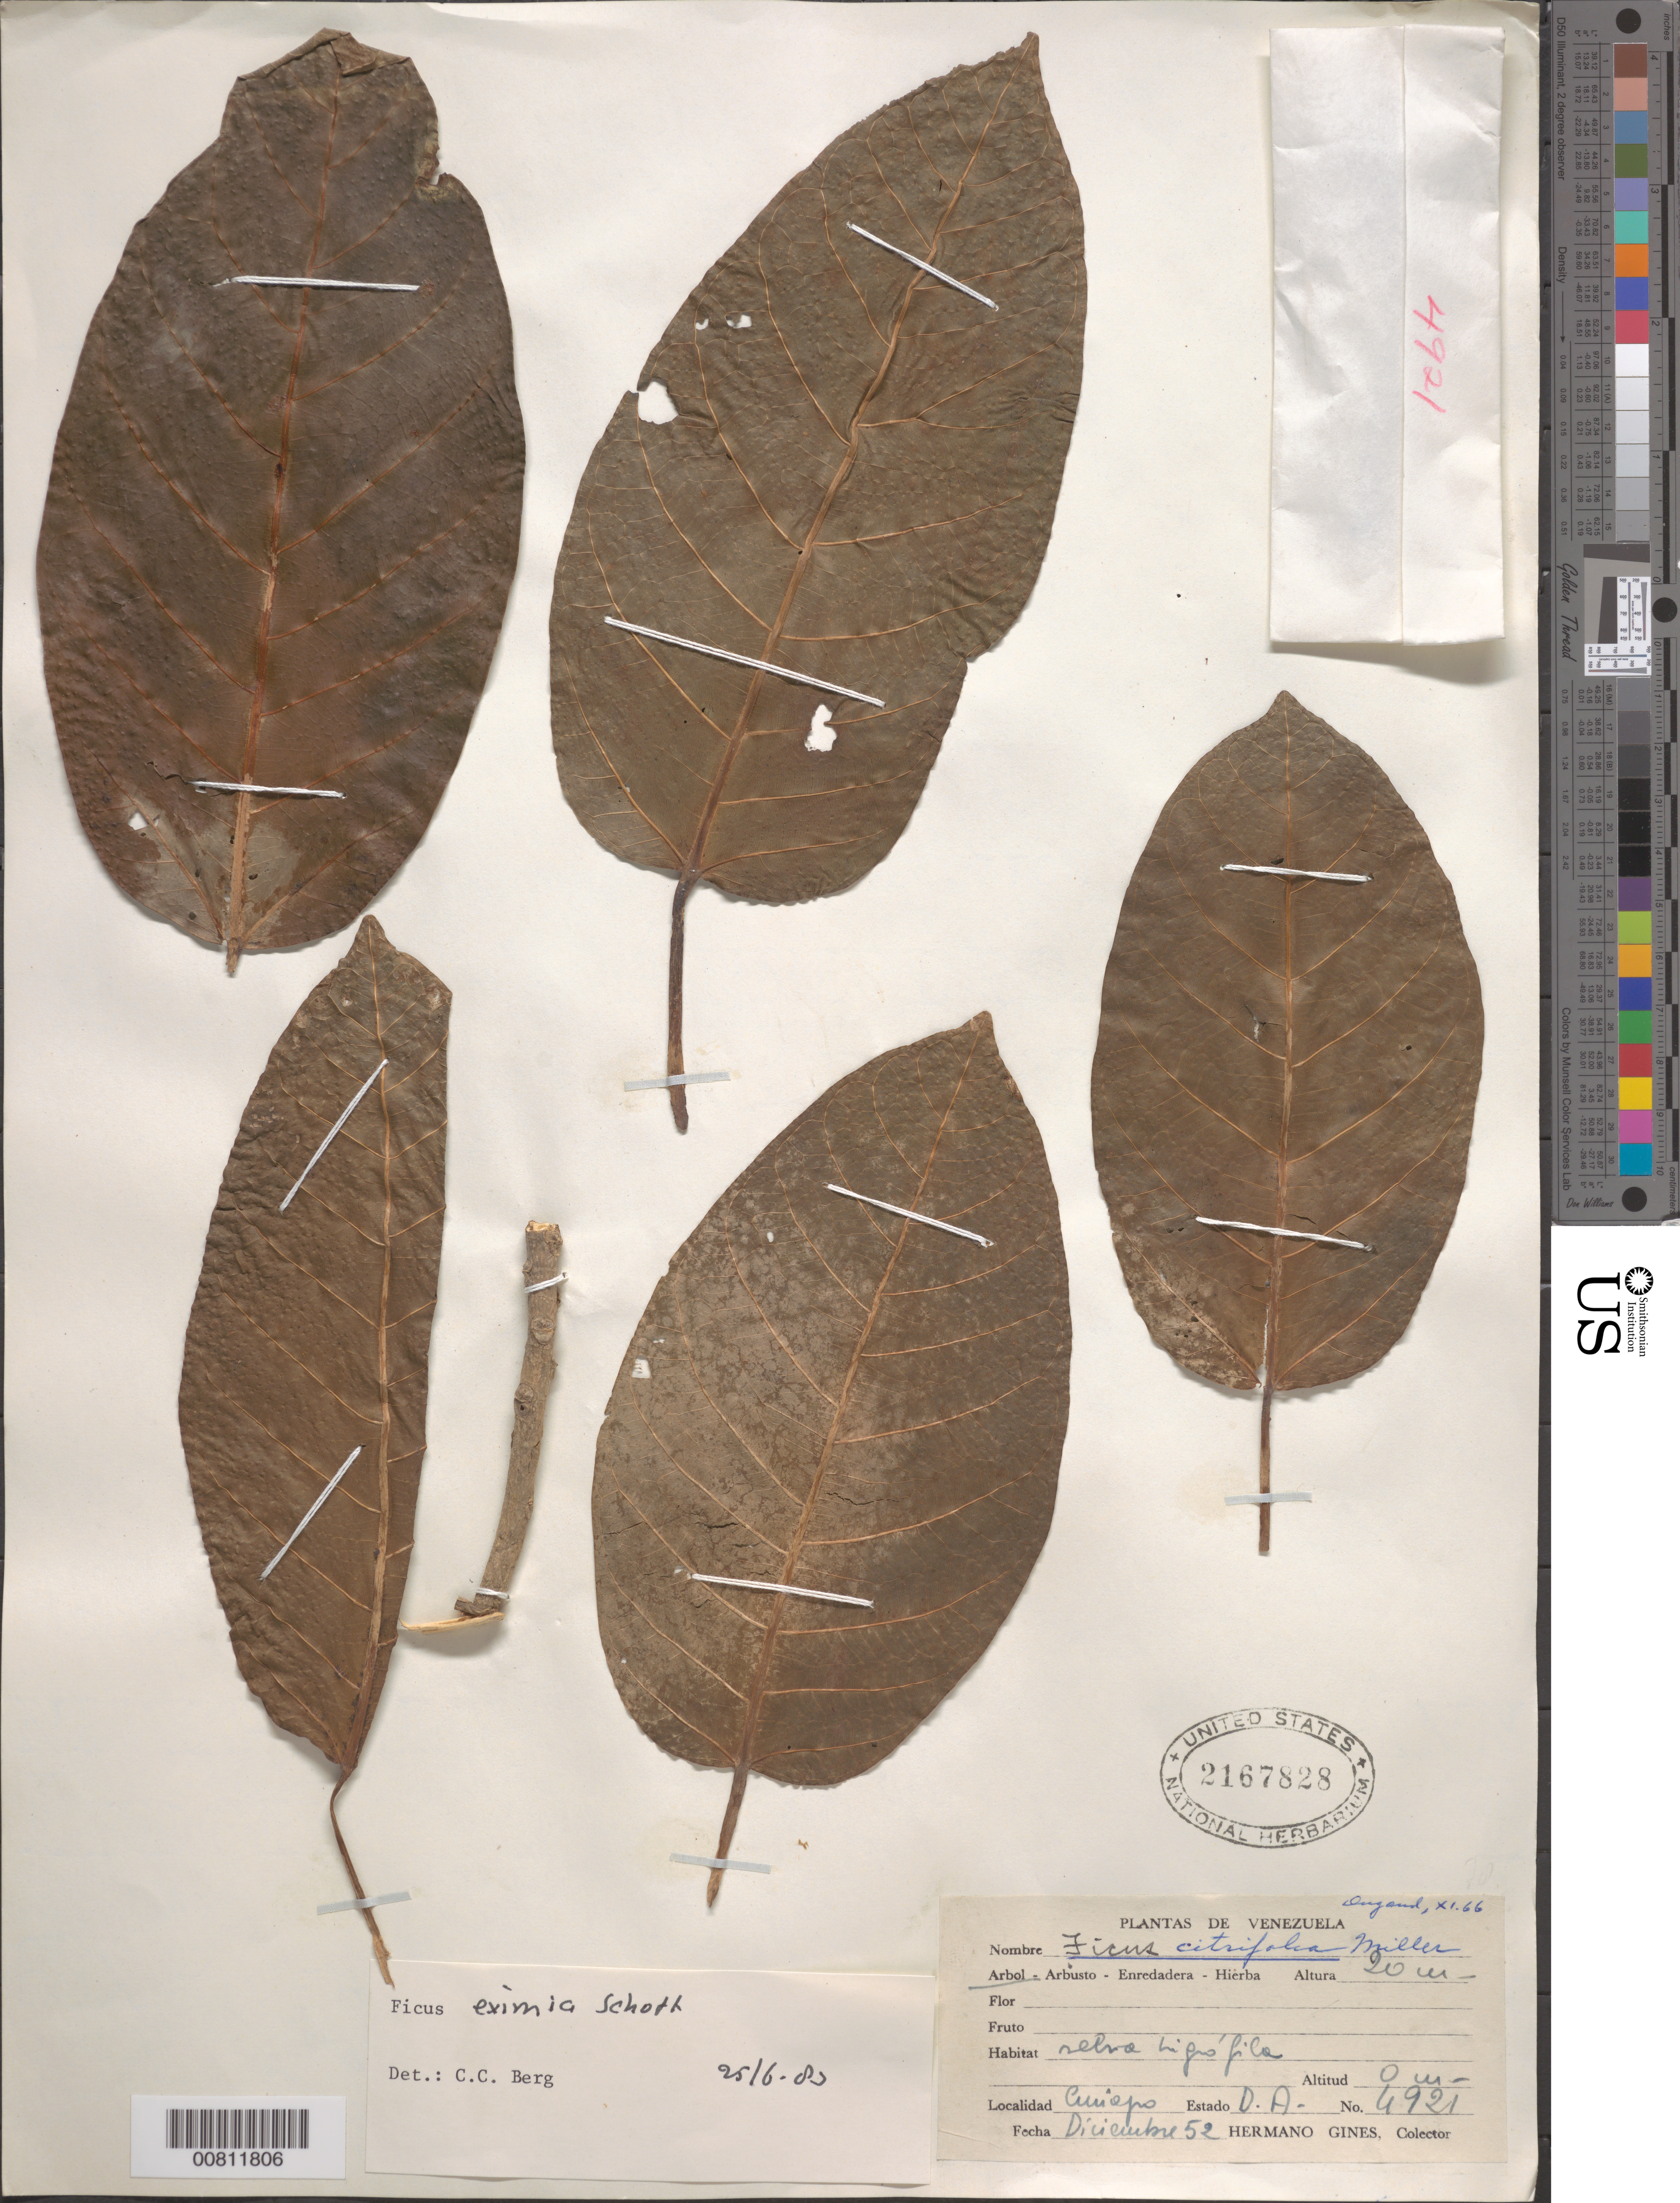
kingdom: Plantae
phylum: Tracheophyta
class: Magnoliopsida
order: Rosales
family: Moraceae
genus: Ficus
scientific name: Ficus eximia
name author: Schott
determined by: Berg, C. C.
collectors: H. Gines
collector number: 4921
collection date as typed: Dec-52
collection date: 1952-12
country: Venezuela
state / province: Delta Amacuro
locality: Curiapo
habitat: Selva higrófila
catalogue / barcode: US 2167828